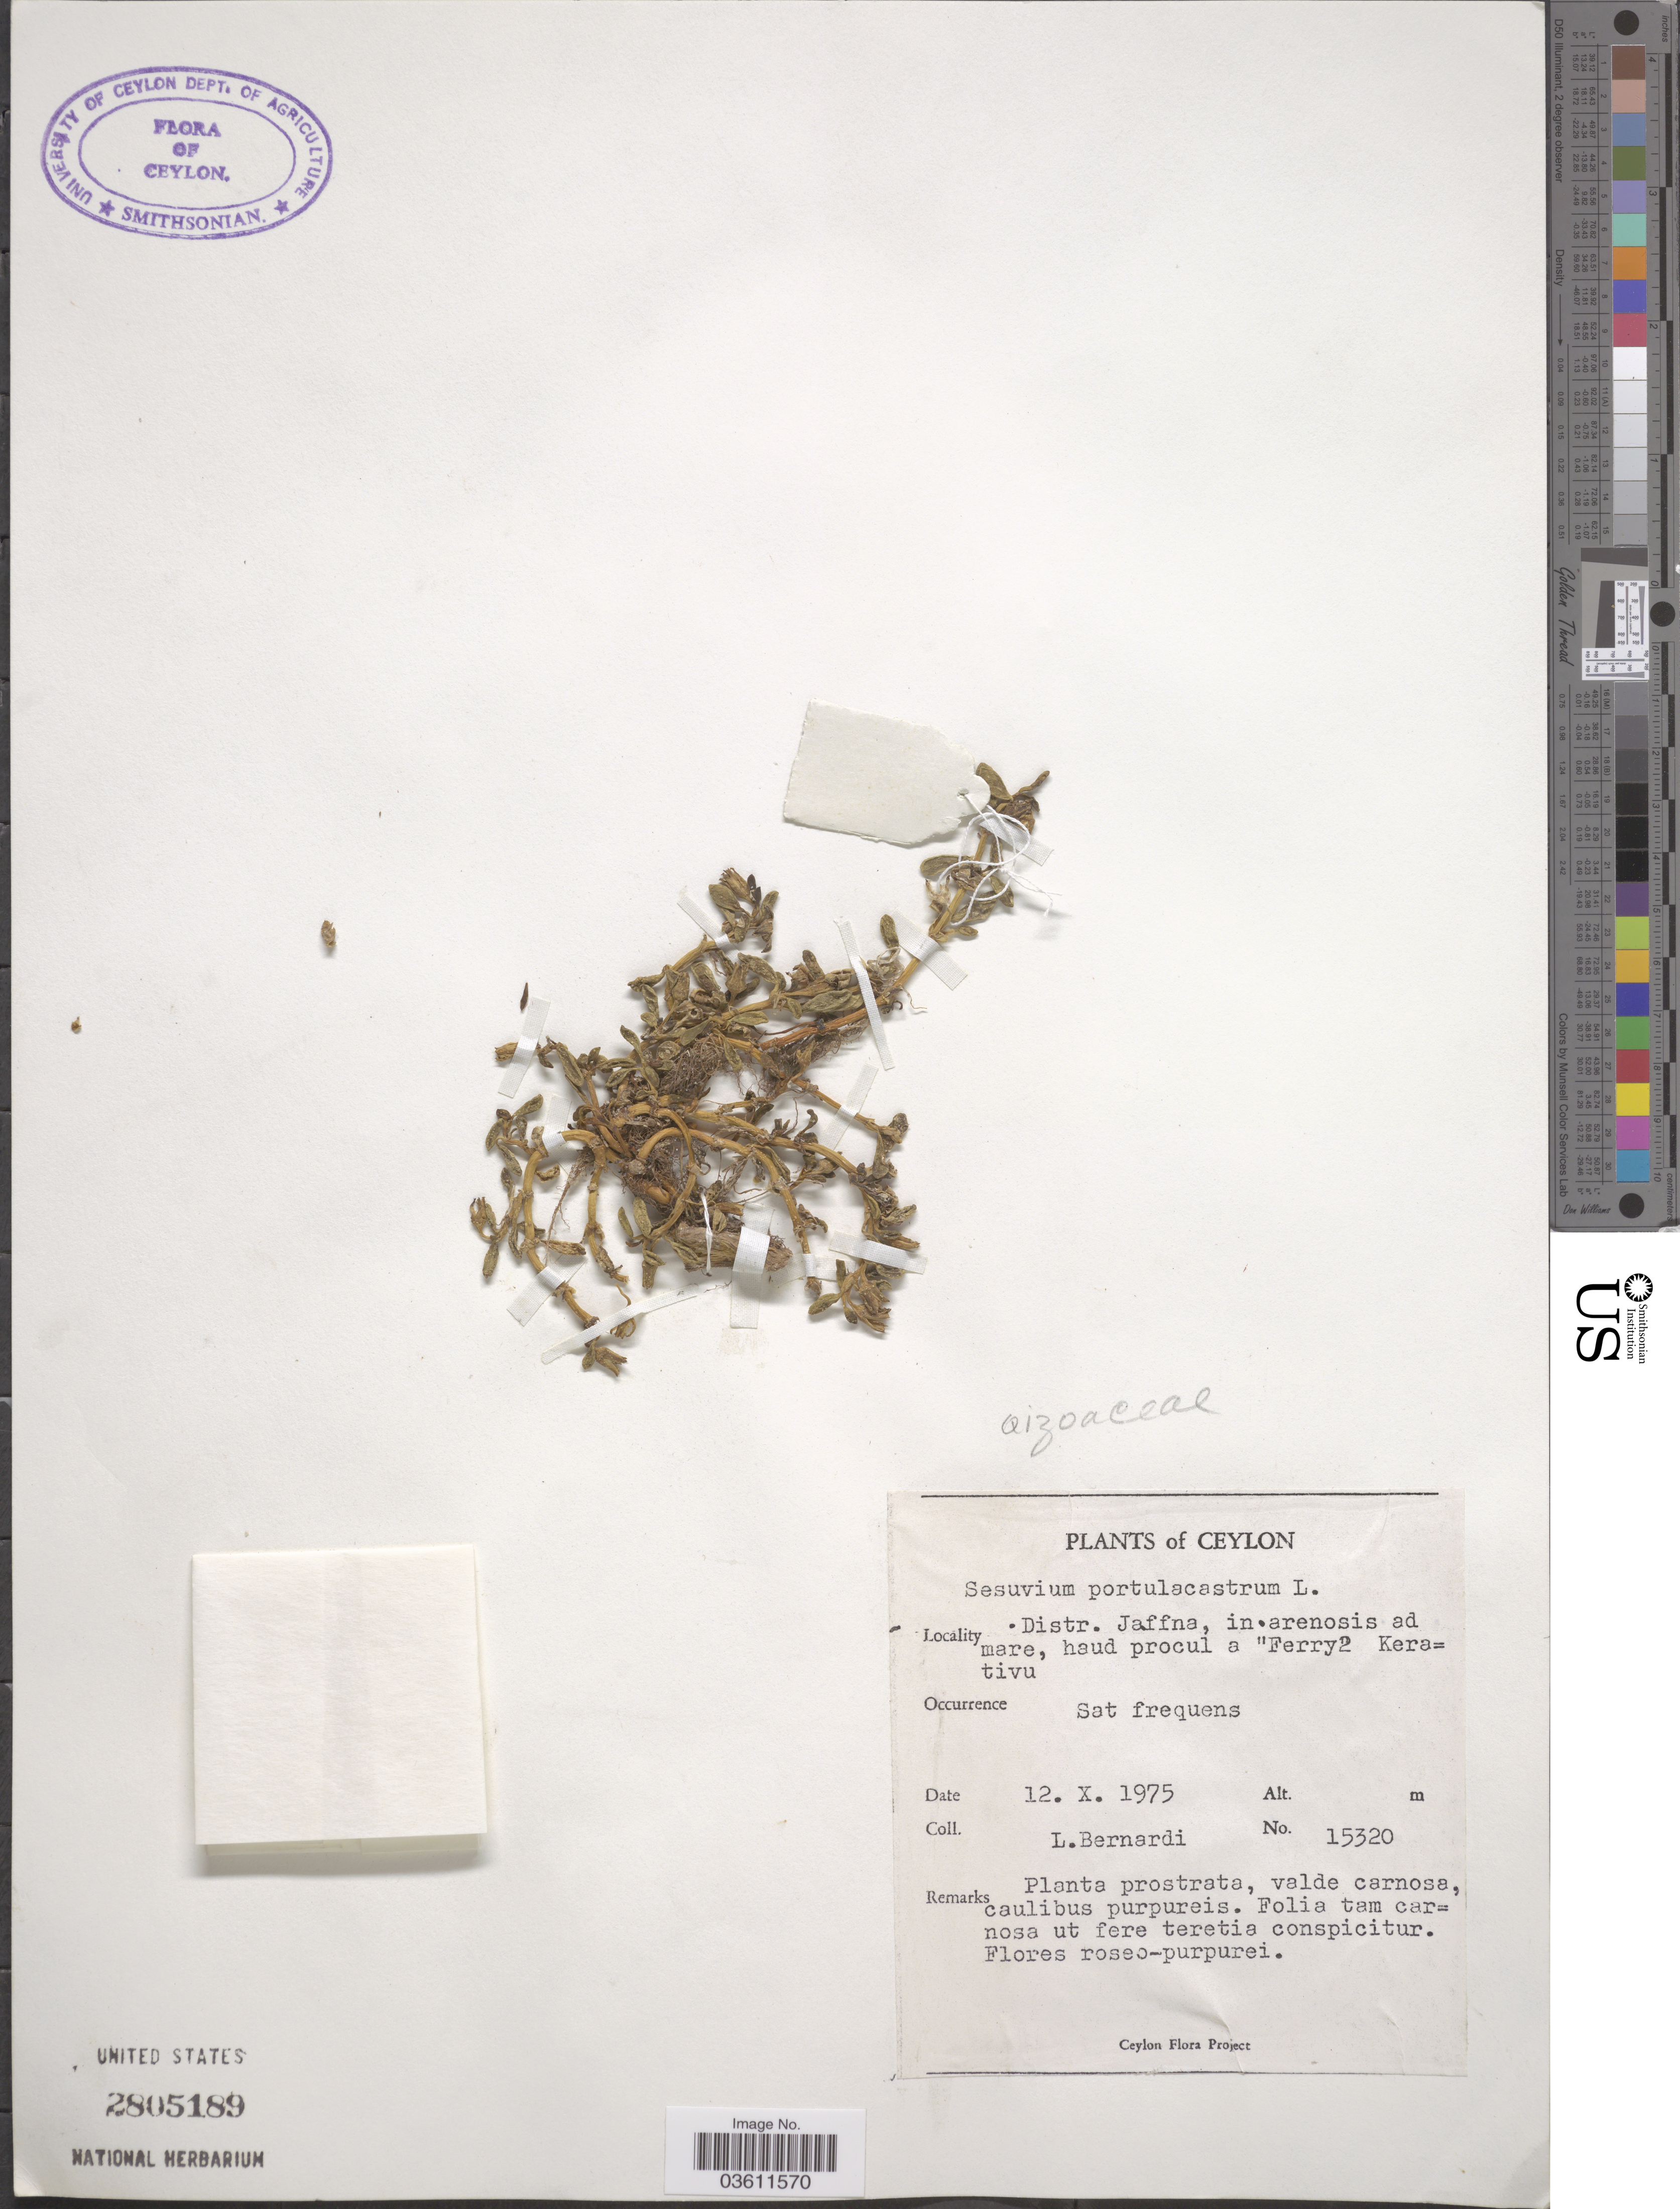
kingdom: Plantae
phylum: Tracheophyta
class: Magnoliopsida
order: Caryophyllales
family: Aizoaceae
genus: Sesuvium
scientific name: Sesuvium portulacastrum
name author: (L.) L.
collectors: L. Bernardi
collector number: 15320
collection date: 1975-10-12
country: Sri Lanka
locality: Ceylon. Distr. Jaffna, in arenosis ad mare, haud procul a "Ferry" Kerativu.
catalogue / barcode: US 2805189